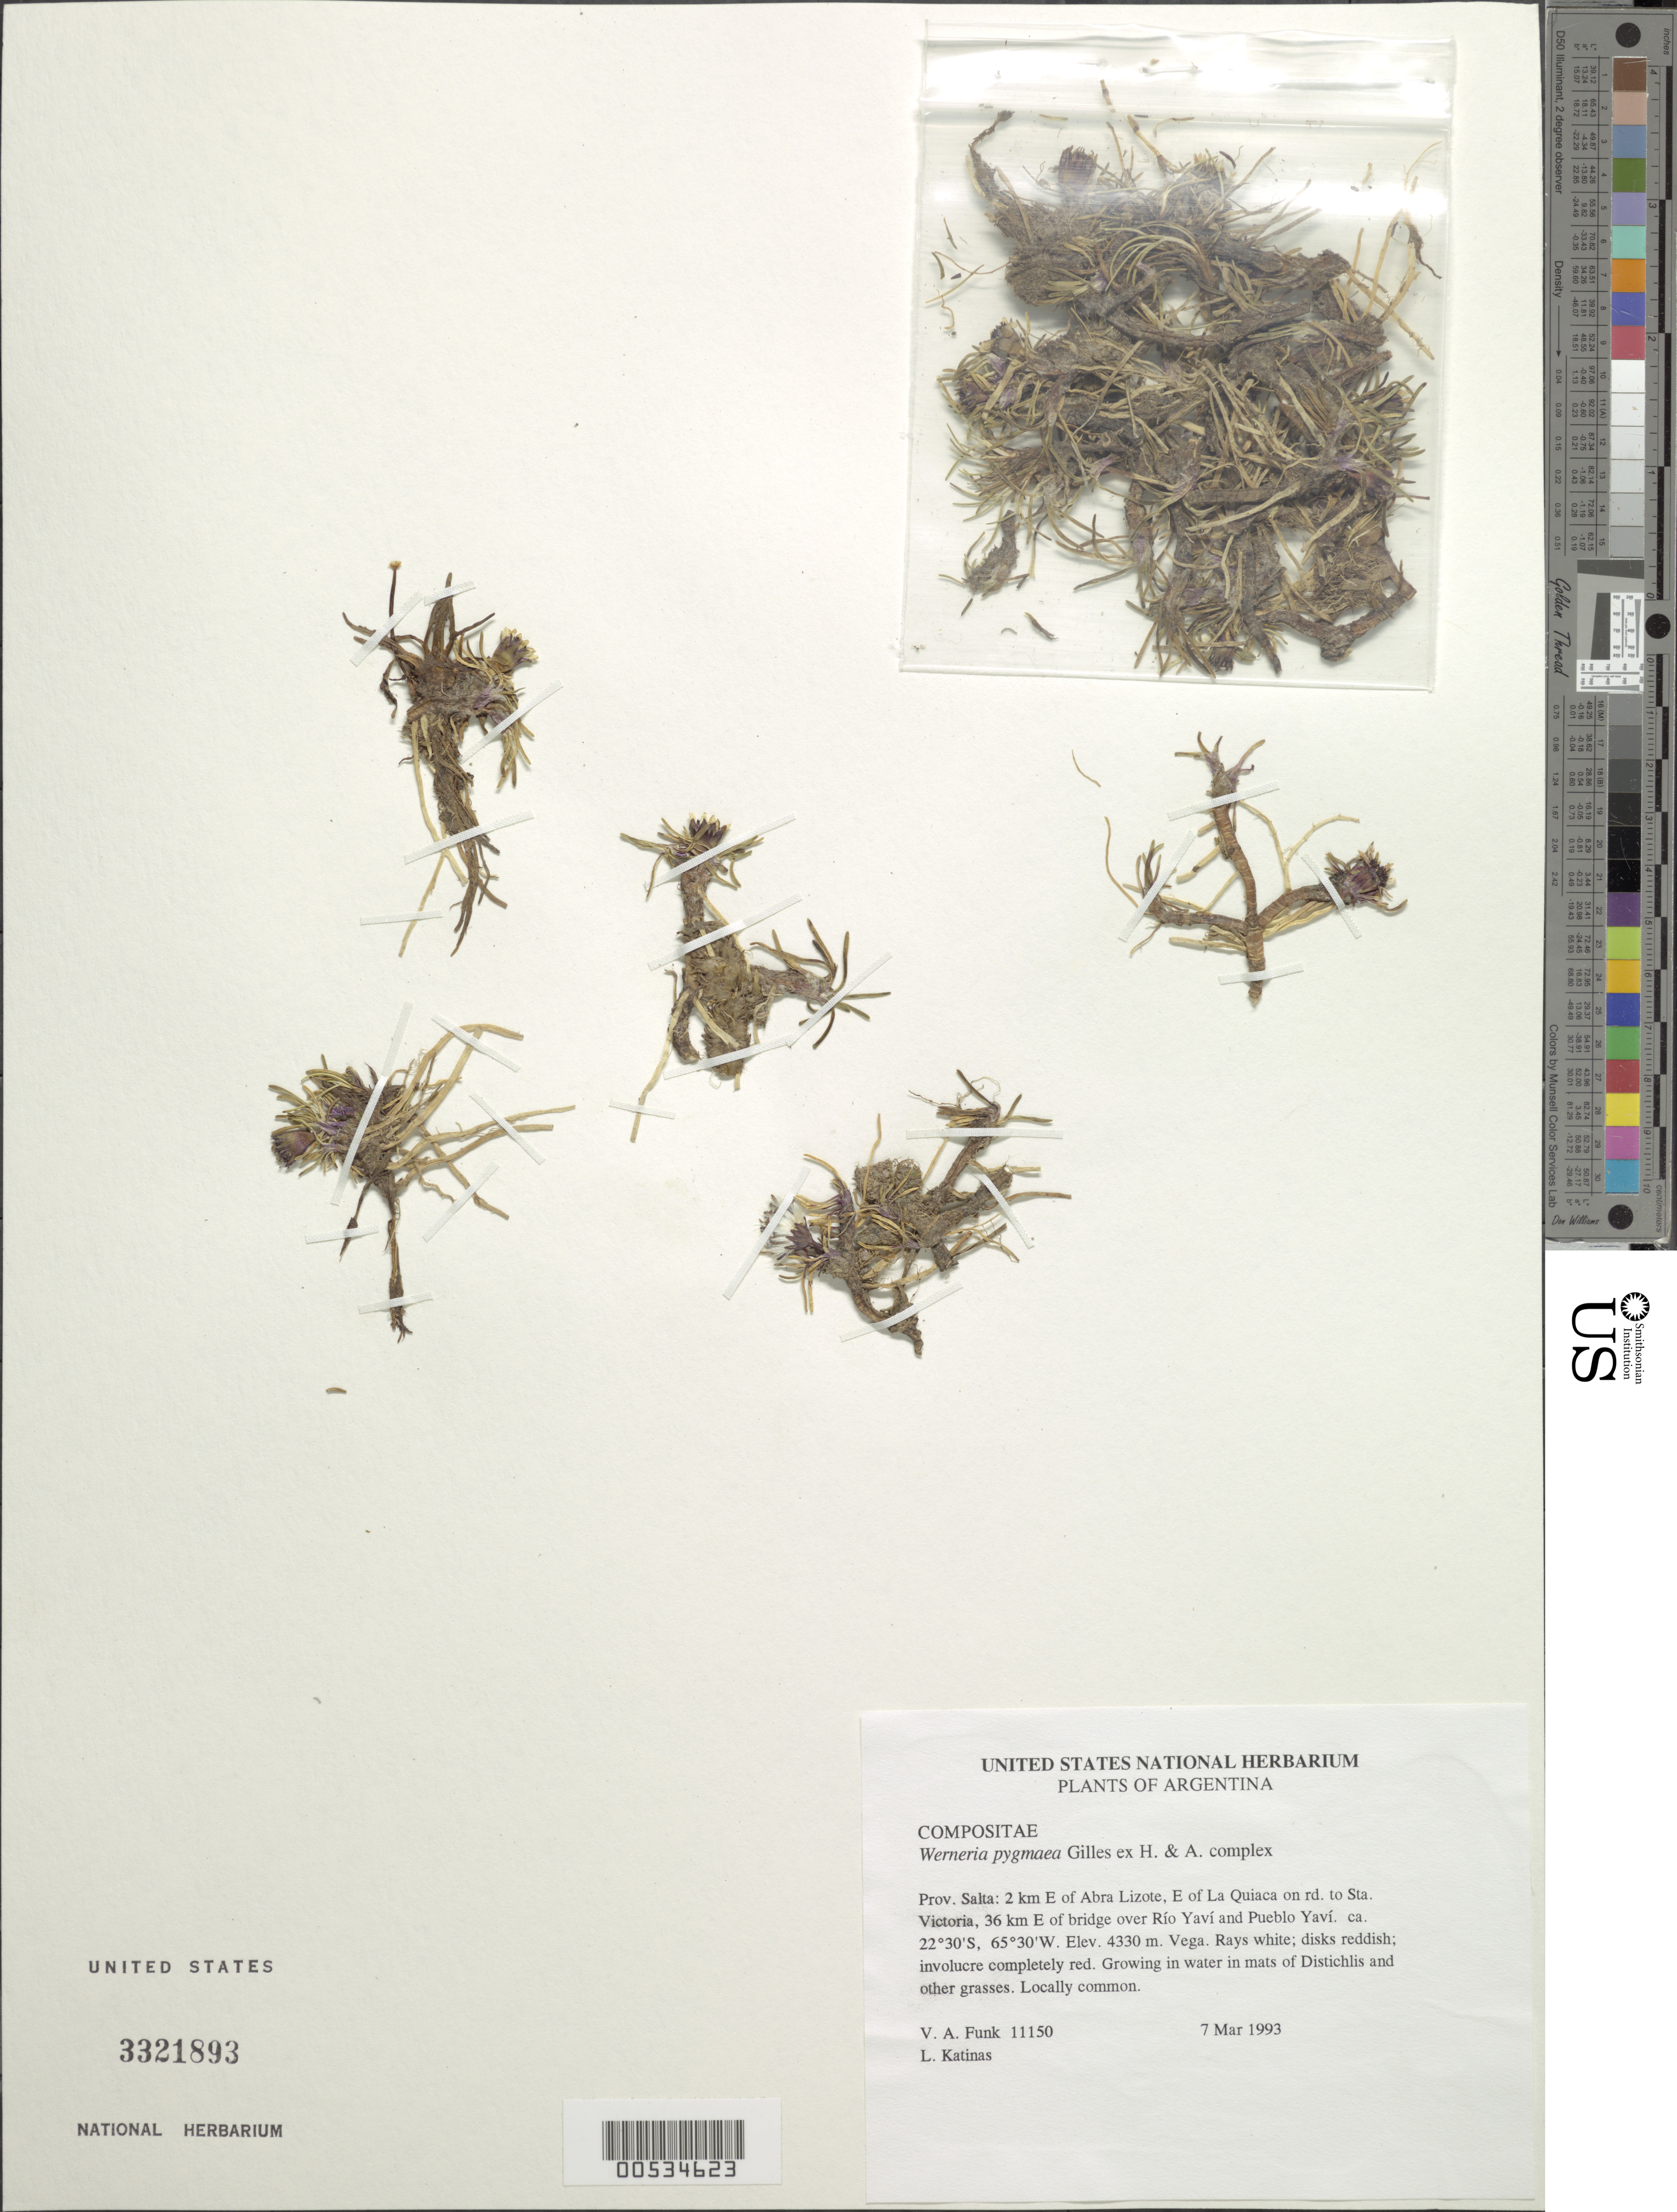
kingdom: Plantae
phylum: Tracheophyta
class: Magnoliopsida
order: Asterales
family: Asteraceae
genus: Werneria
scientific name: Werneria pygmaea complex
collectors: V. Funk & L. Katinas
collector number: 11150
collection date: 1993-03-07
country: Argentina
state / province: Salta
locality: Abra Lizote, 2 km E of, E of La Quiaca on rd. to Sta. Victoria, 36 km E of bridge over Río Yaví and Pueblo Yaví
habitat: Vega. Growing in water in mats of Distichlis ETC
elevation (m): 4330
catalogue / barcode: US 3321893